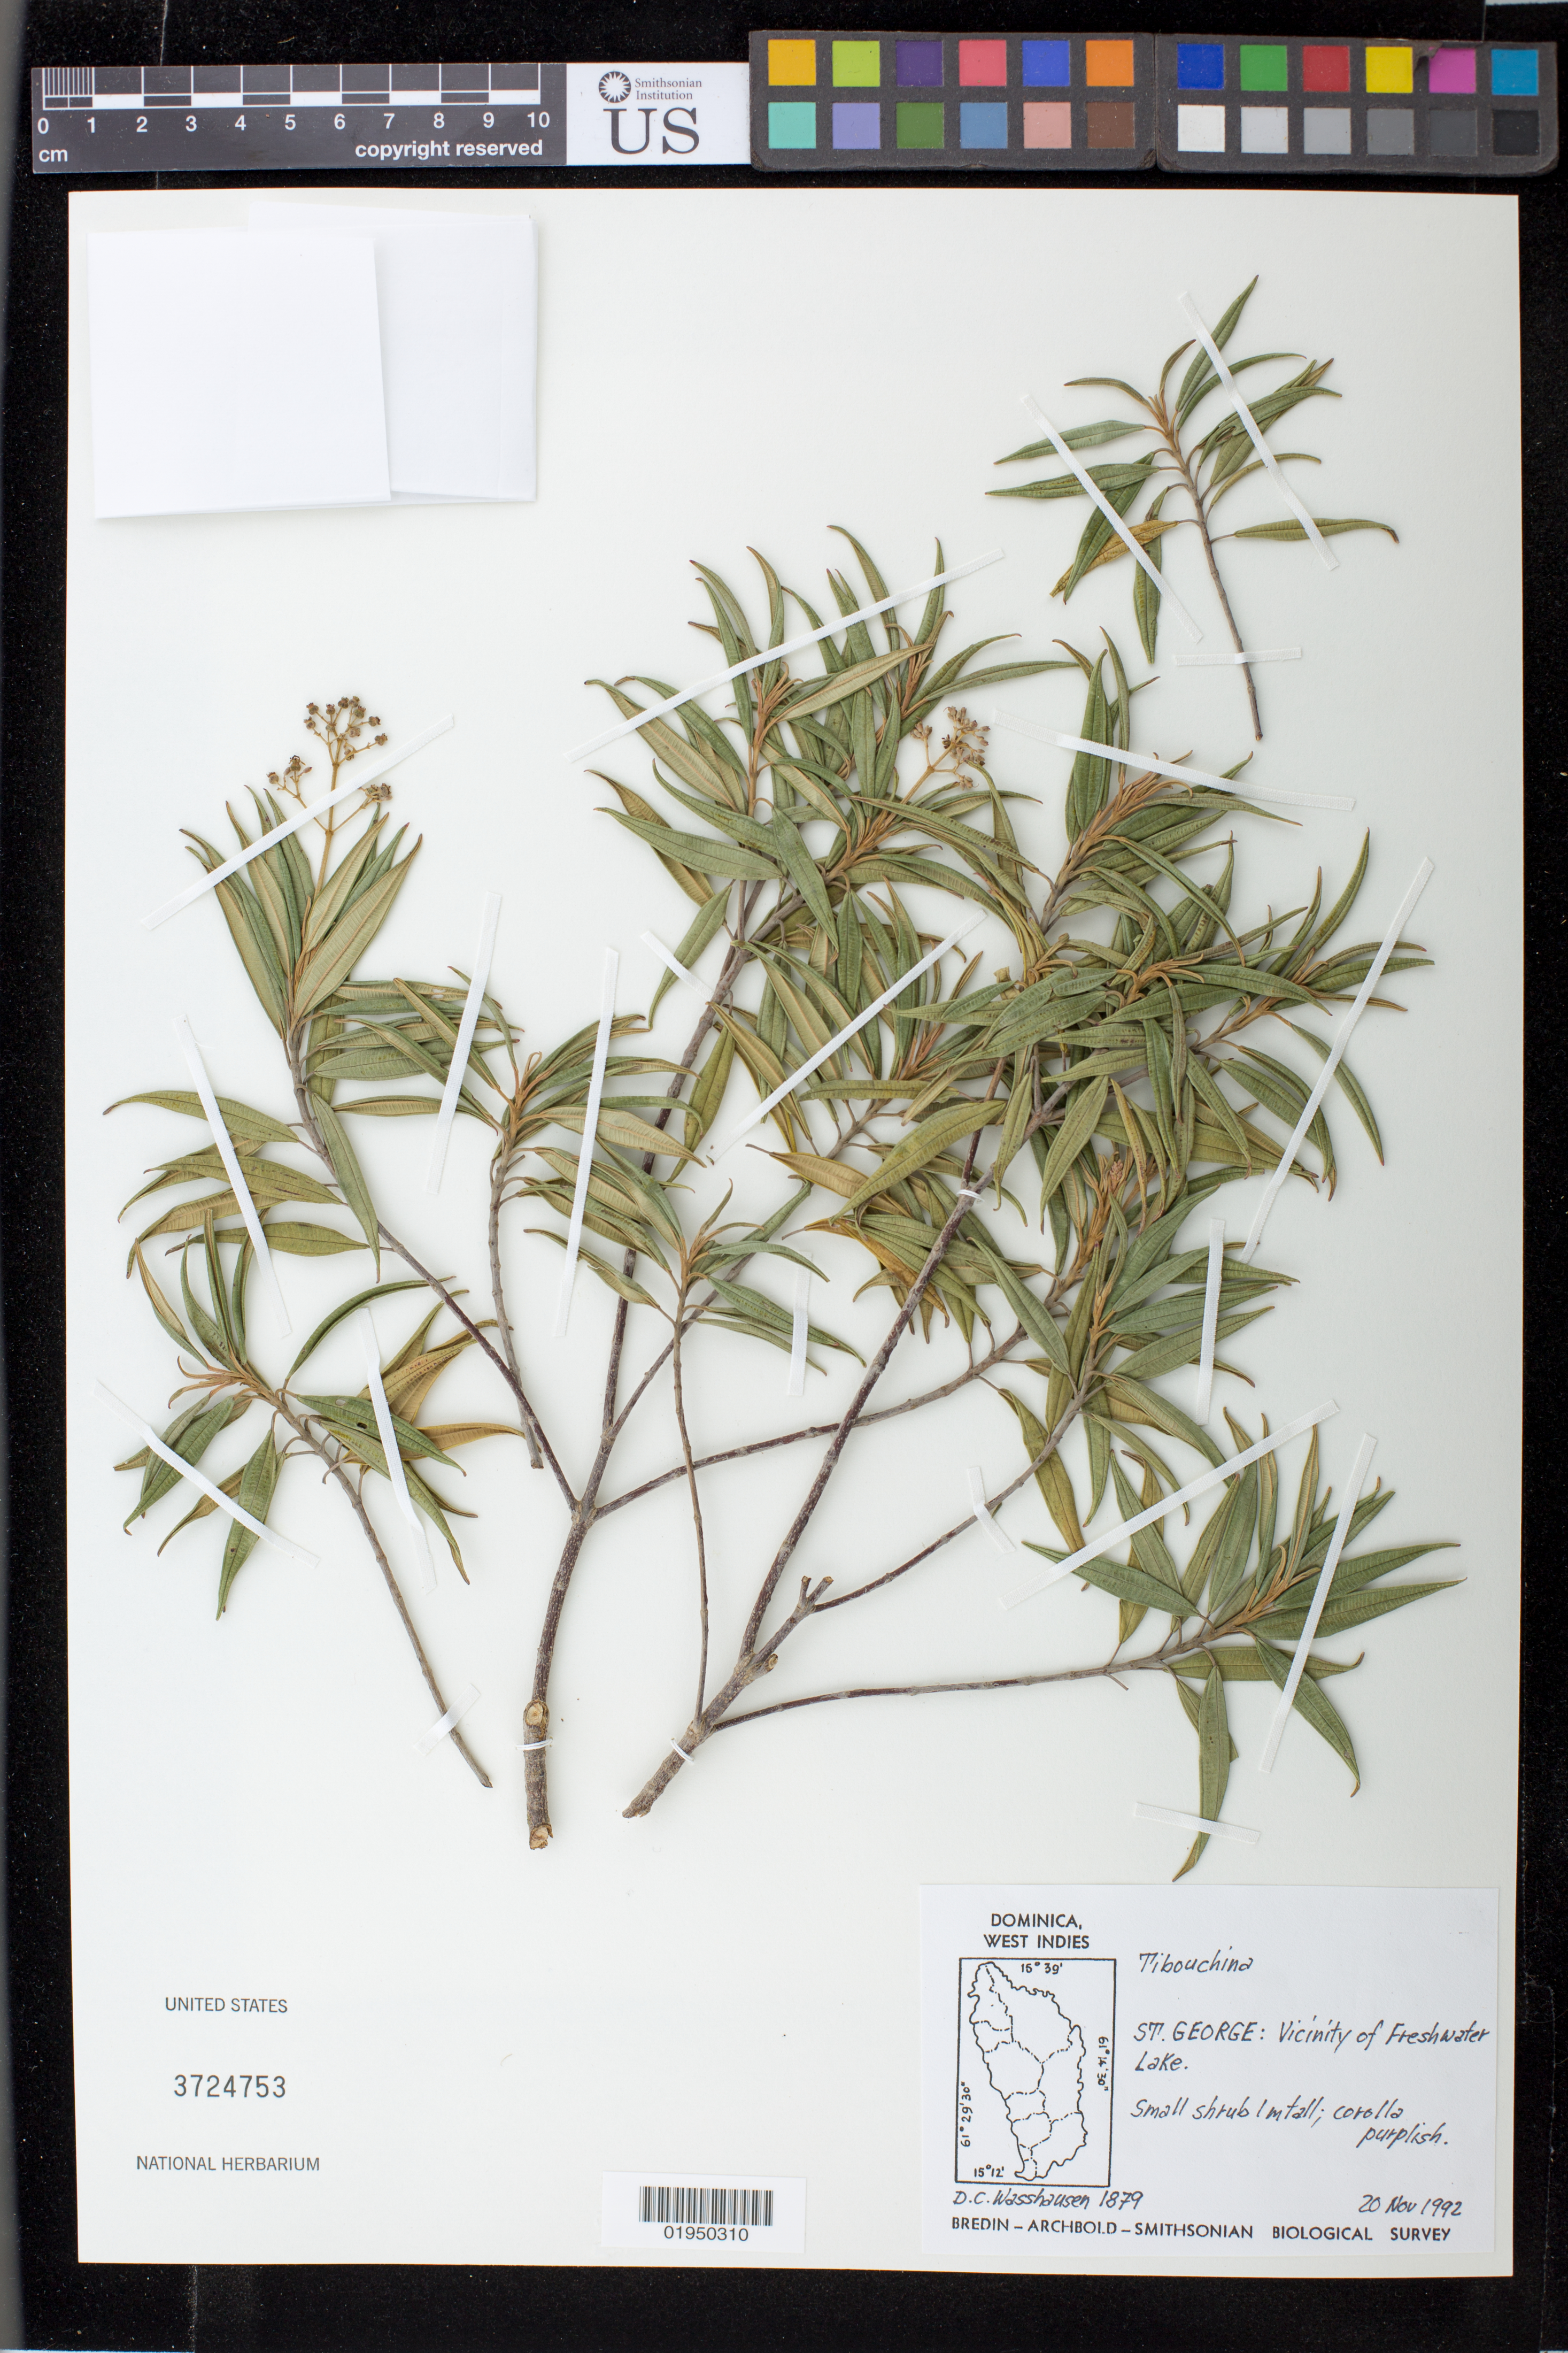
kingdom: Plantae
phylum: Tracheophyta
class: Magnoliopsida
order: Myrtales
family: Melastomataceae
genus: Tetrazygia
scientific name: Tetrazygia angustifolia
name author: (Sw.) DC.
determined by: Strong, Mark T., (BOT), Smithsonian Institution - National Museum of Natural History (UNITED STATES)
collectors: D. C. Wasshausen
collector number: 1879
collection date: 1992-11-20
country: Dominica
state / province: St. George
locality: vicinity of Freshwater Lake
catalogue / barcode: US 3724753